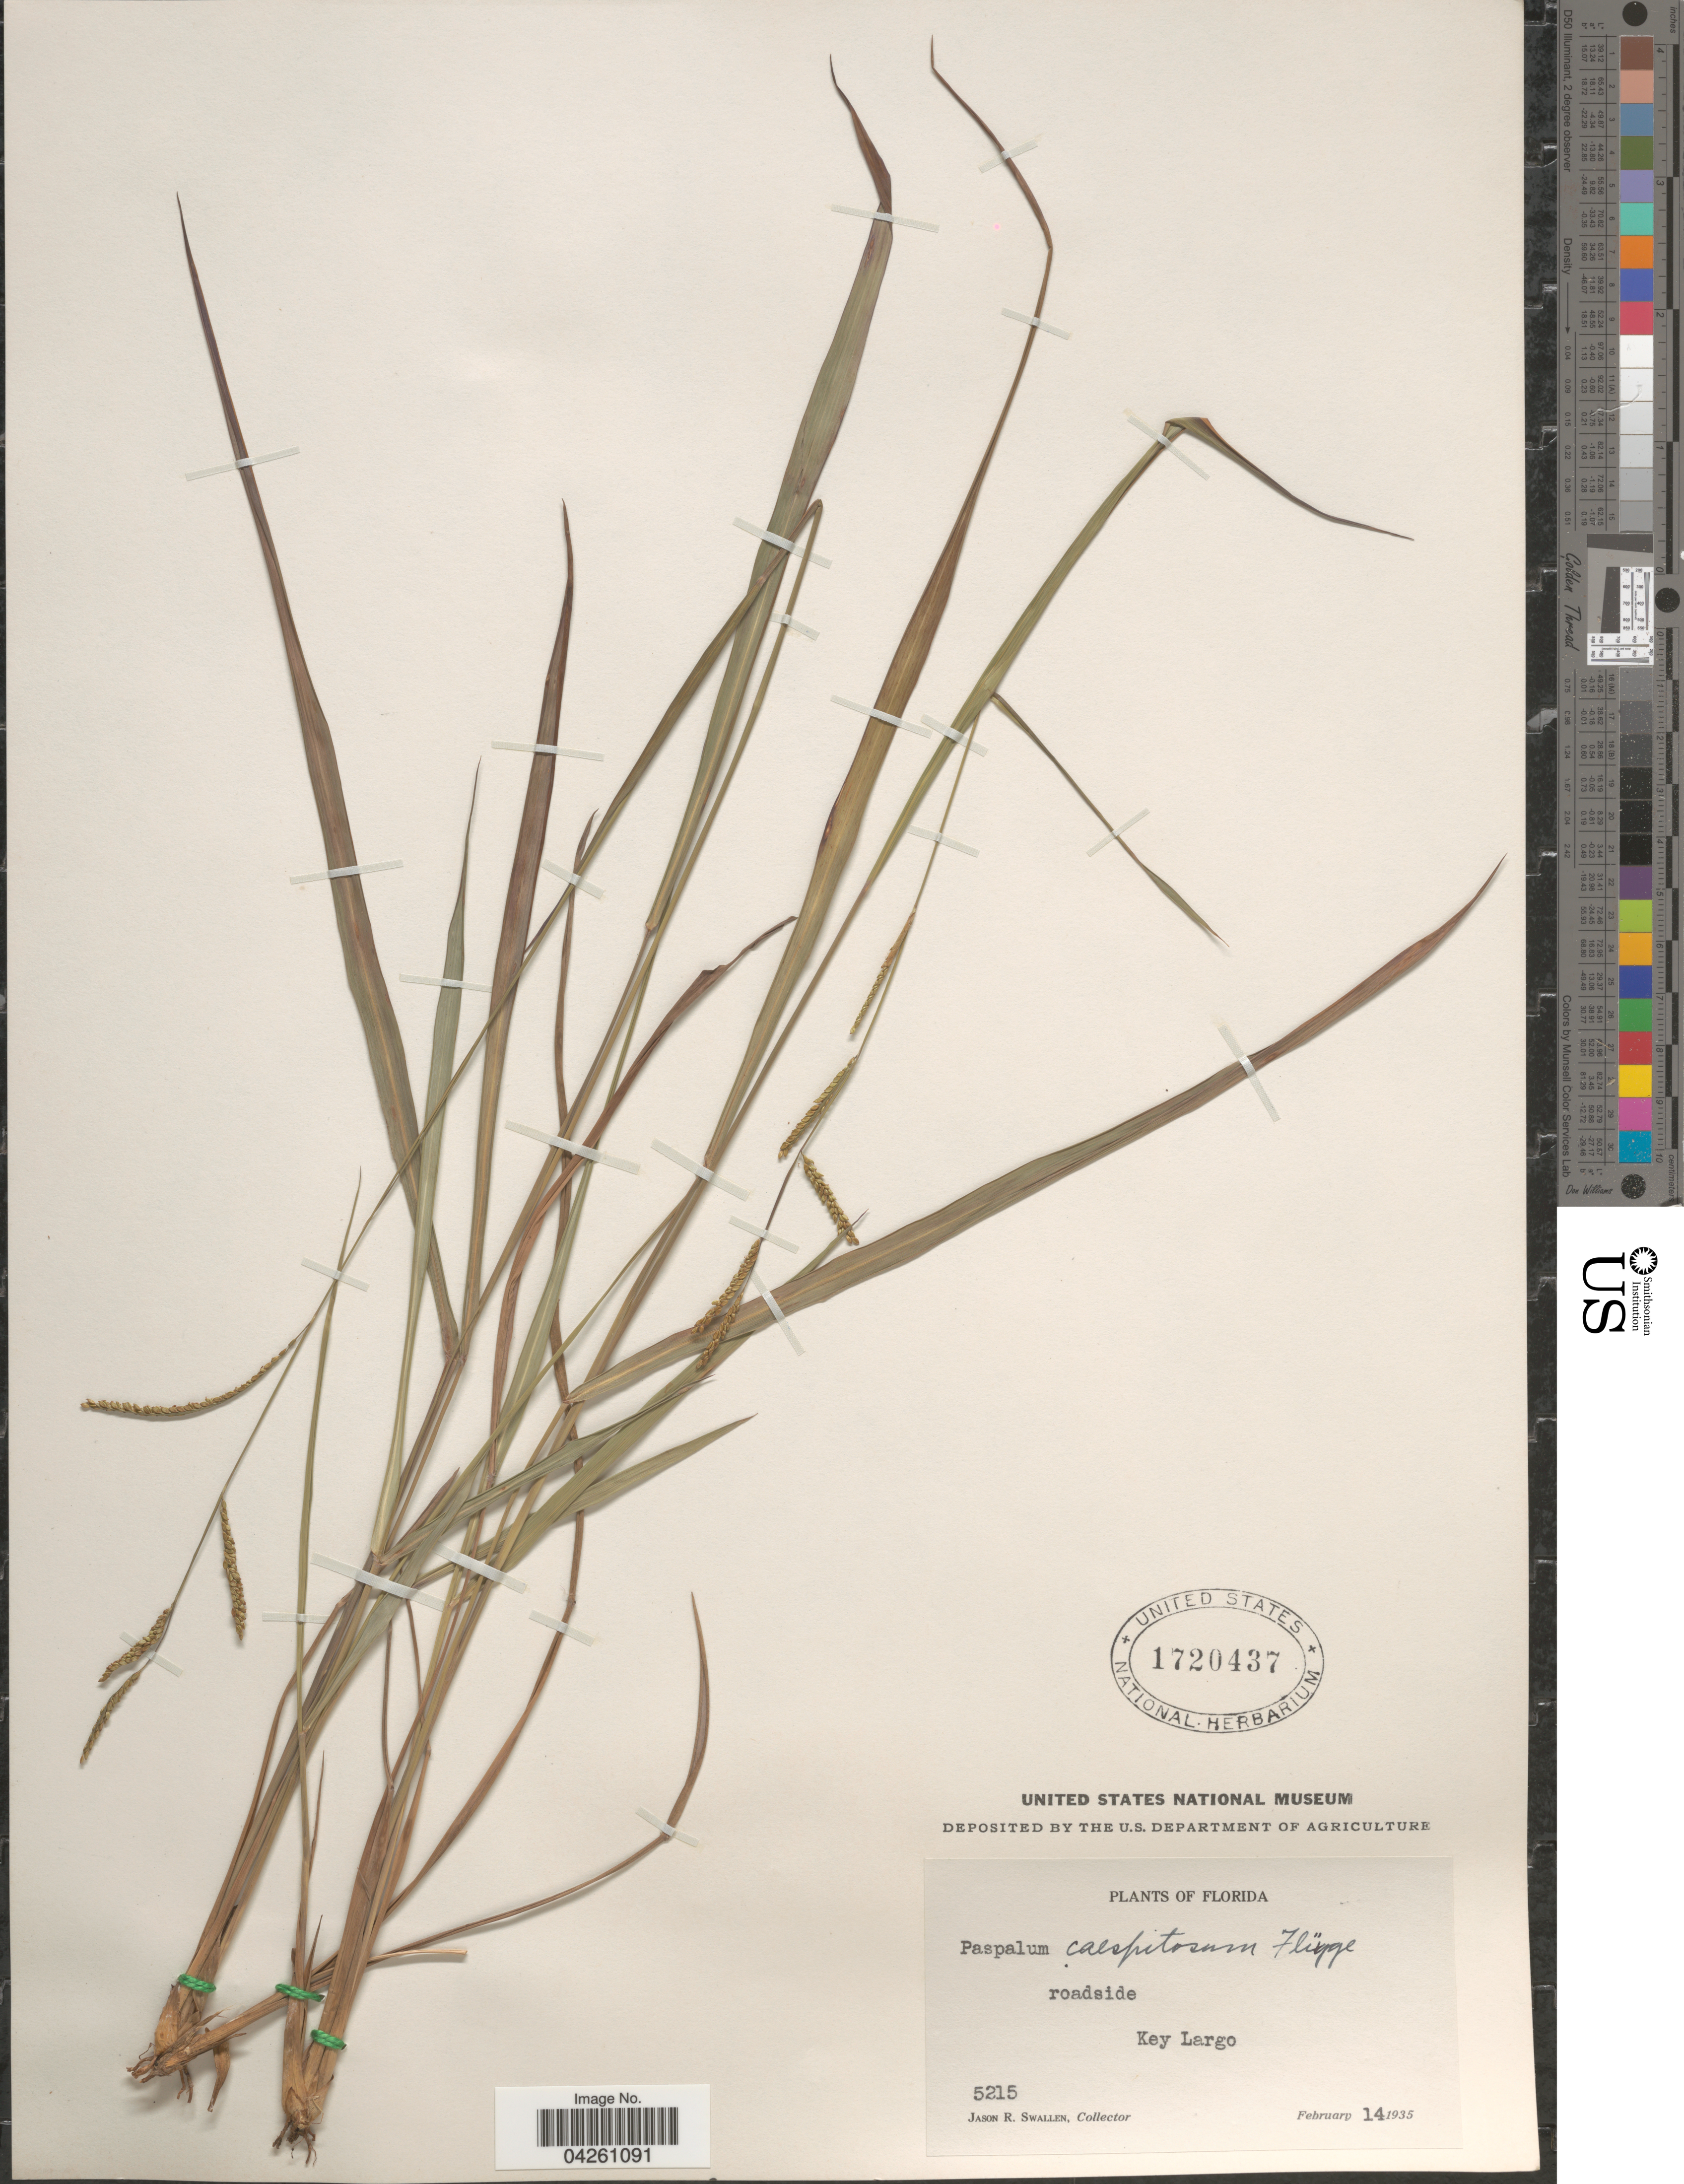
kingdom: Plantae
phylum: Tracheophyta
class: Liliopsida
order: Poales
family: Poaceae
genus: Paspalum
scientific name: Paspalum caespitosum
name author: Flüggé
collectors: J. R. Swallen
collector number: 5215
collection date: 1935-02-14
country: United States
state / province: Florida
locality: Roadside. Key Largo.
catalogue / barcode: US 1720437